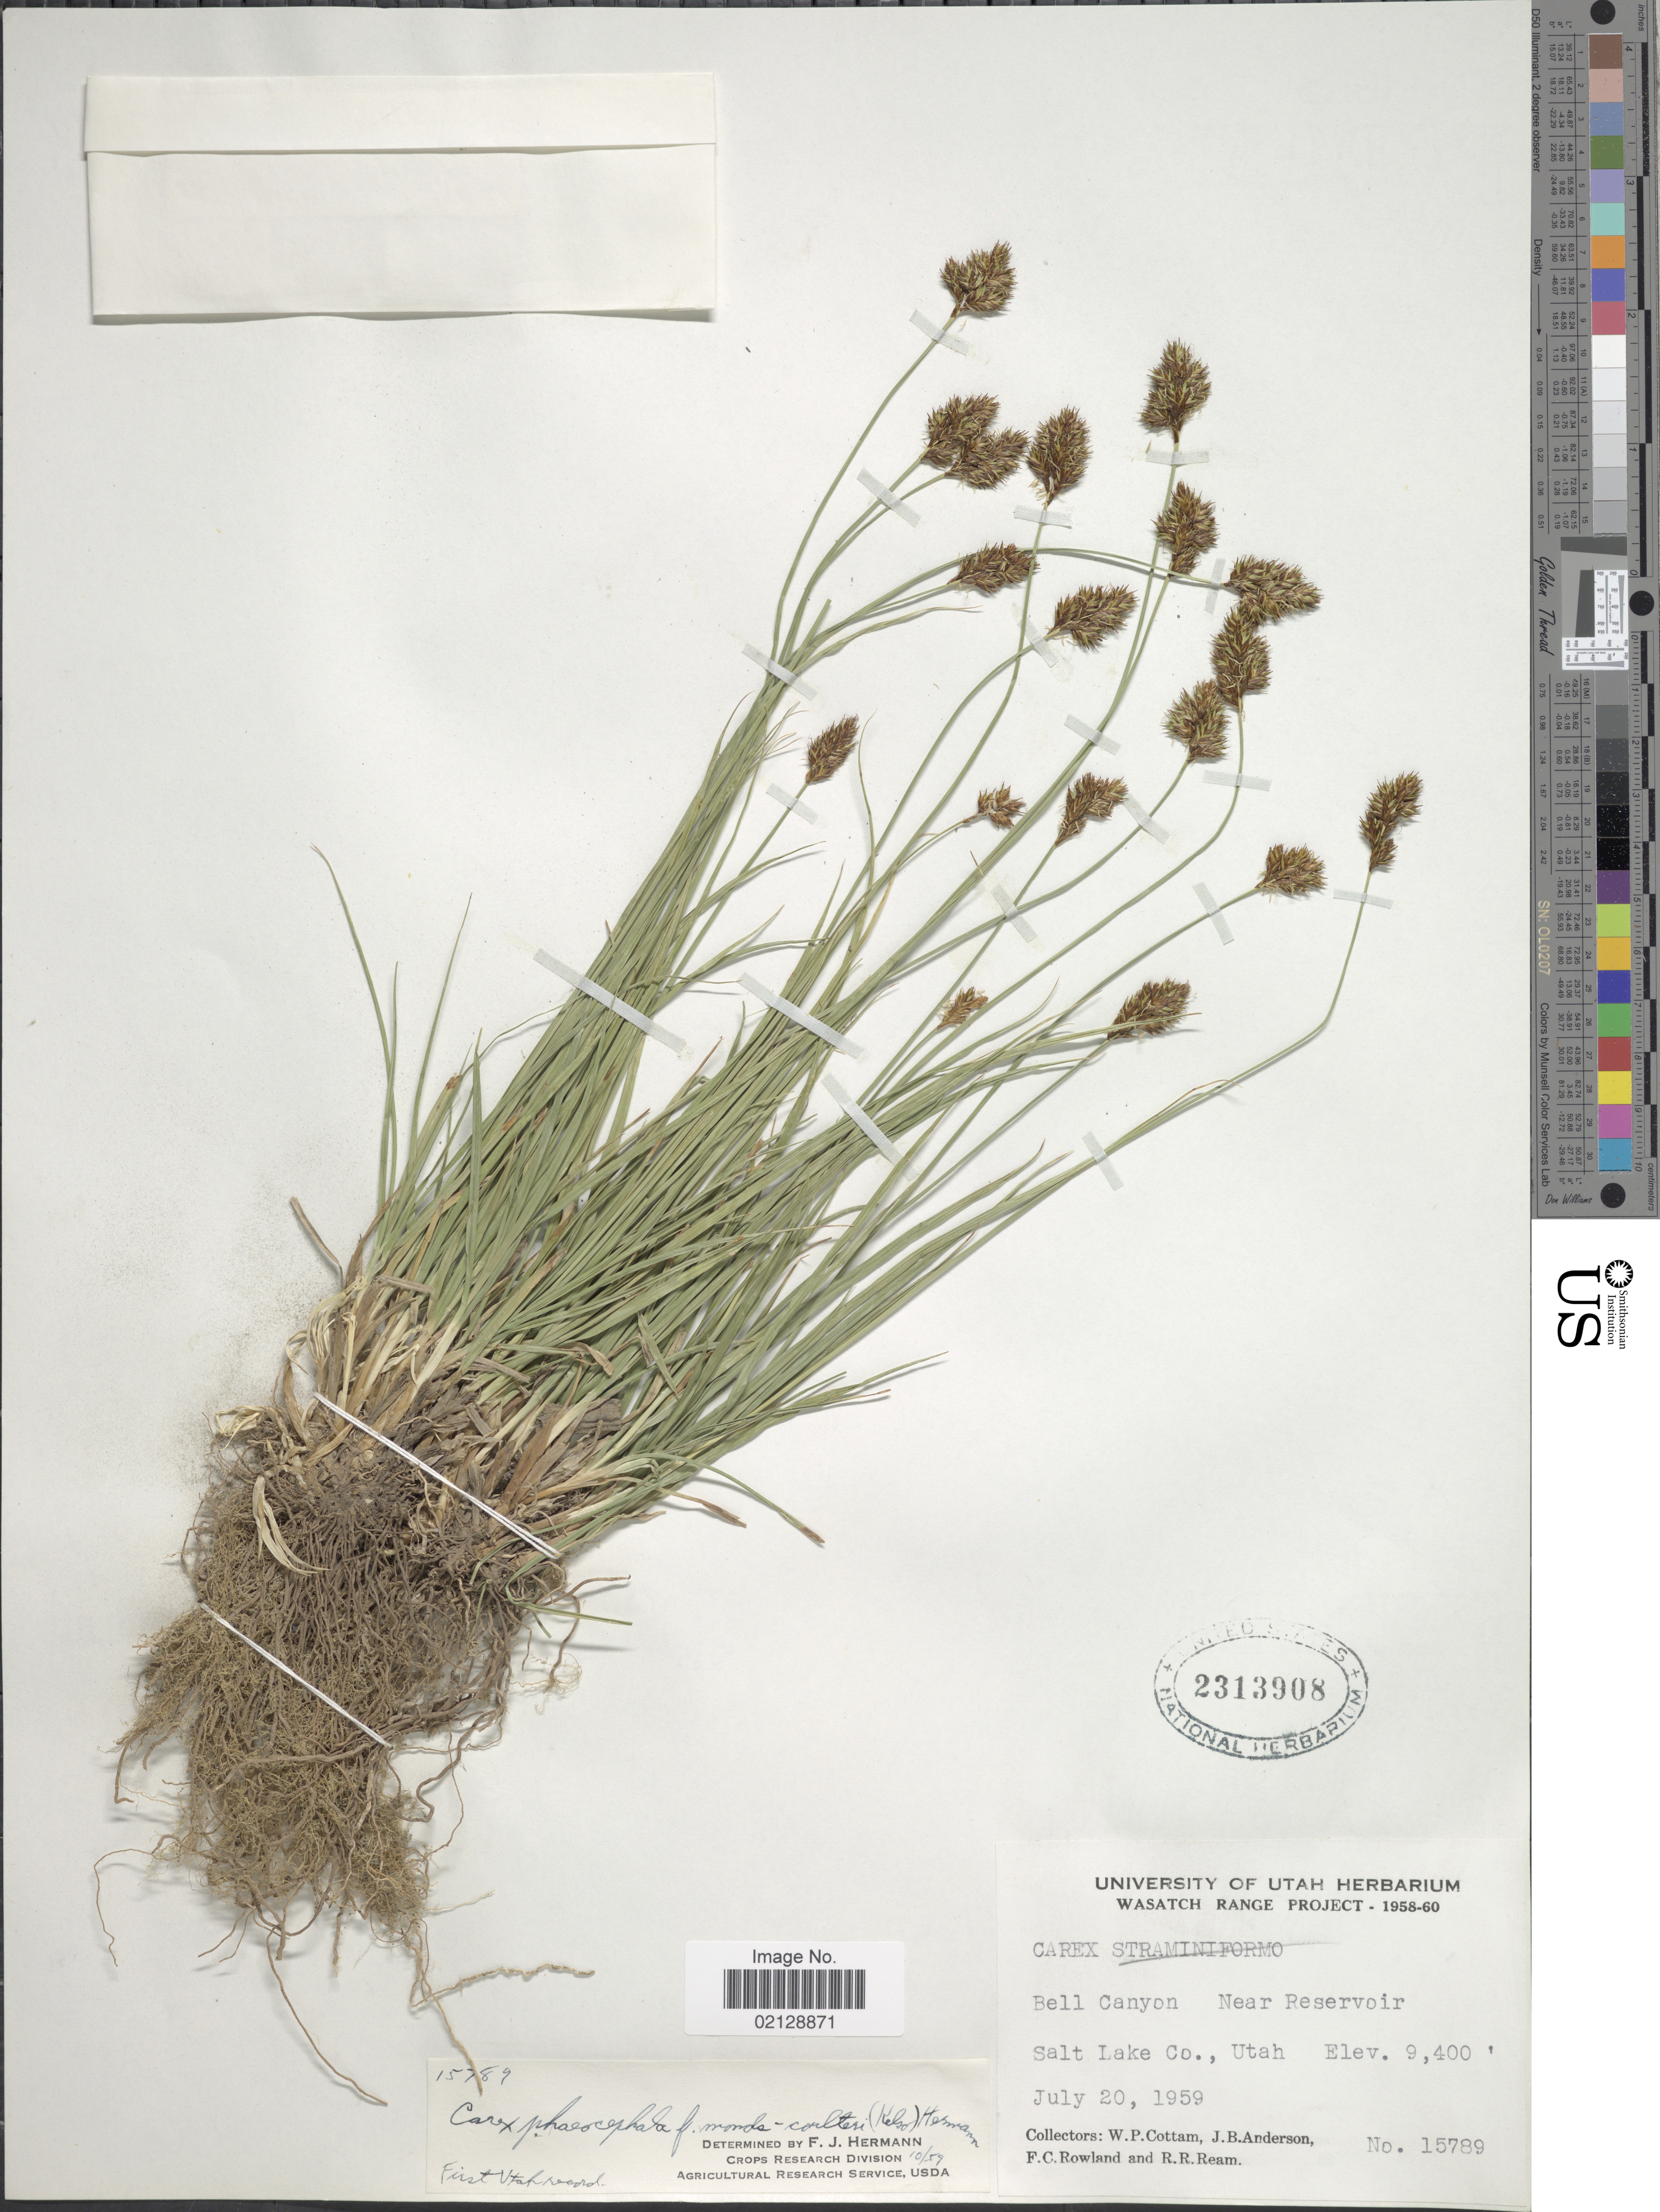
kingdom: Plantae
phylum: Tracheophyta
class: Liliopsida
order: Poales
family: Cyperaceae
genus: Carex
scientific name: Carex phaeocephala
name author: Piper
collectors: W. Cottam, J. B. Anderson, F. Rowland & R. Ream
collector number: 15789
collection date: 1959-07-20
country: United States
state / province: Utah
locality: Bell Canyon, Near Reservoir, Salt Lake Co., Utah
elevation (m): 2865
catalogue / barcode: US 2313908